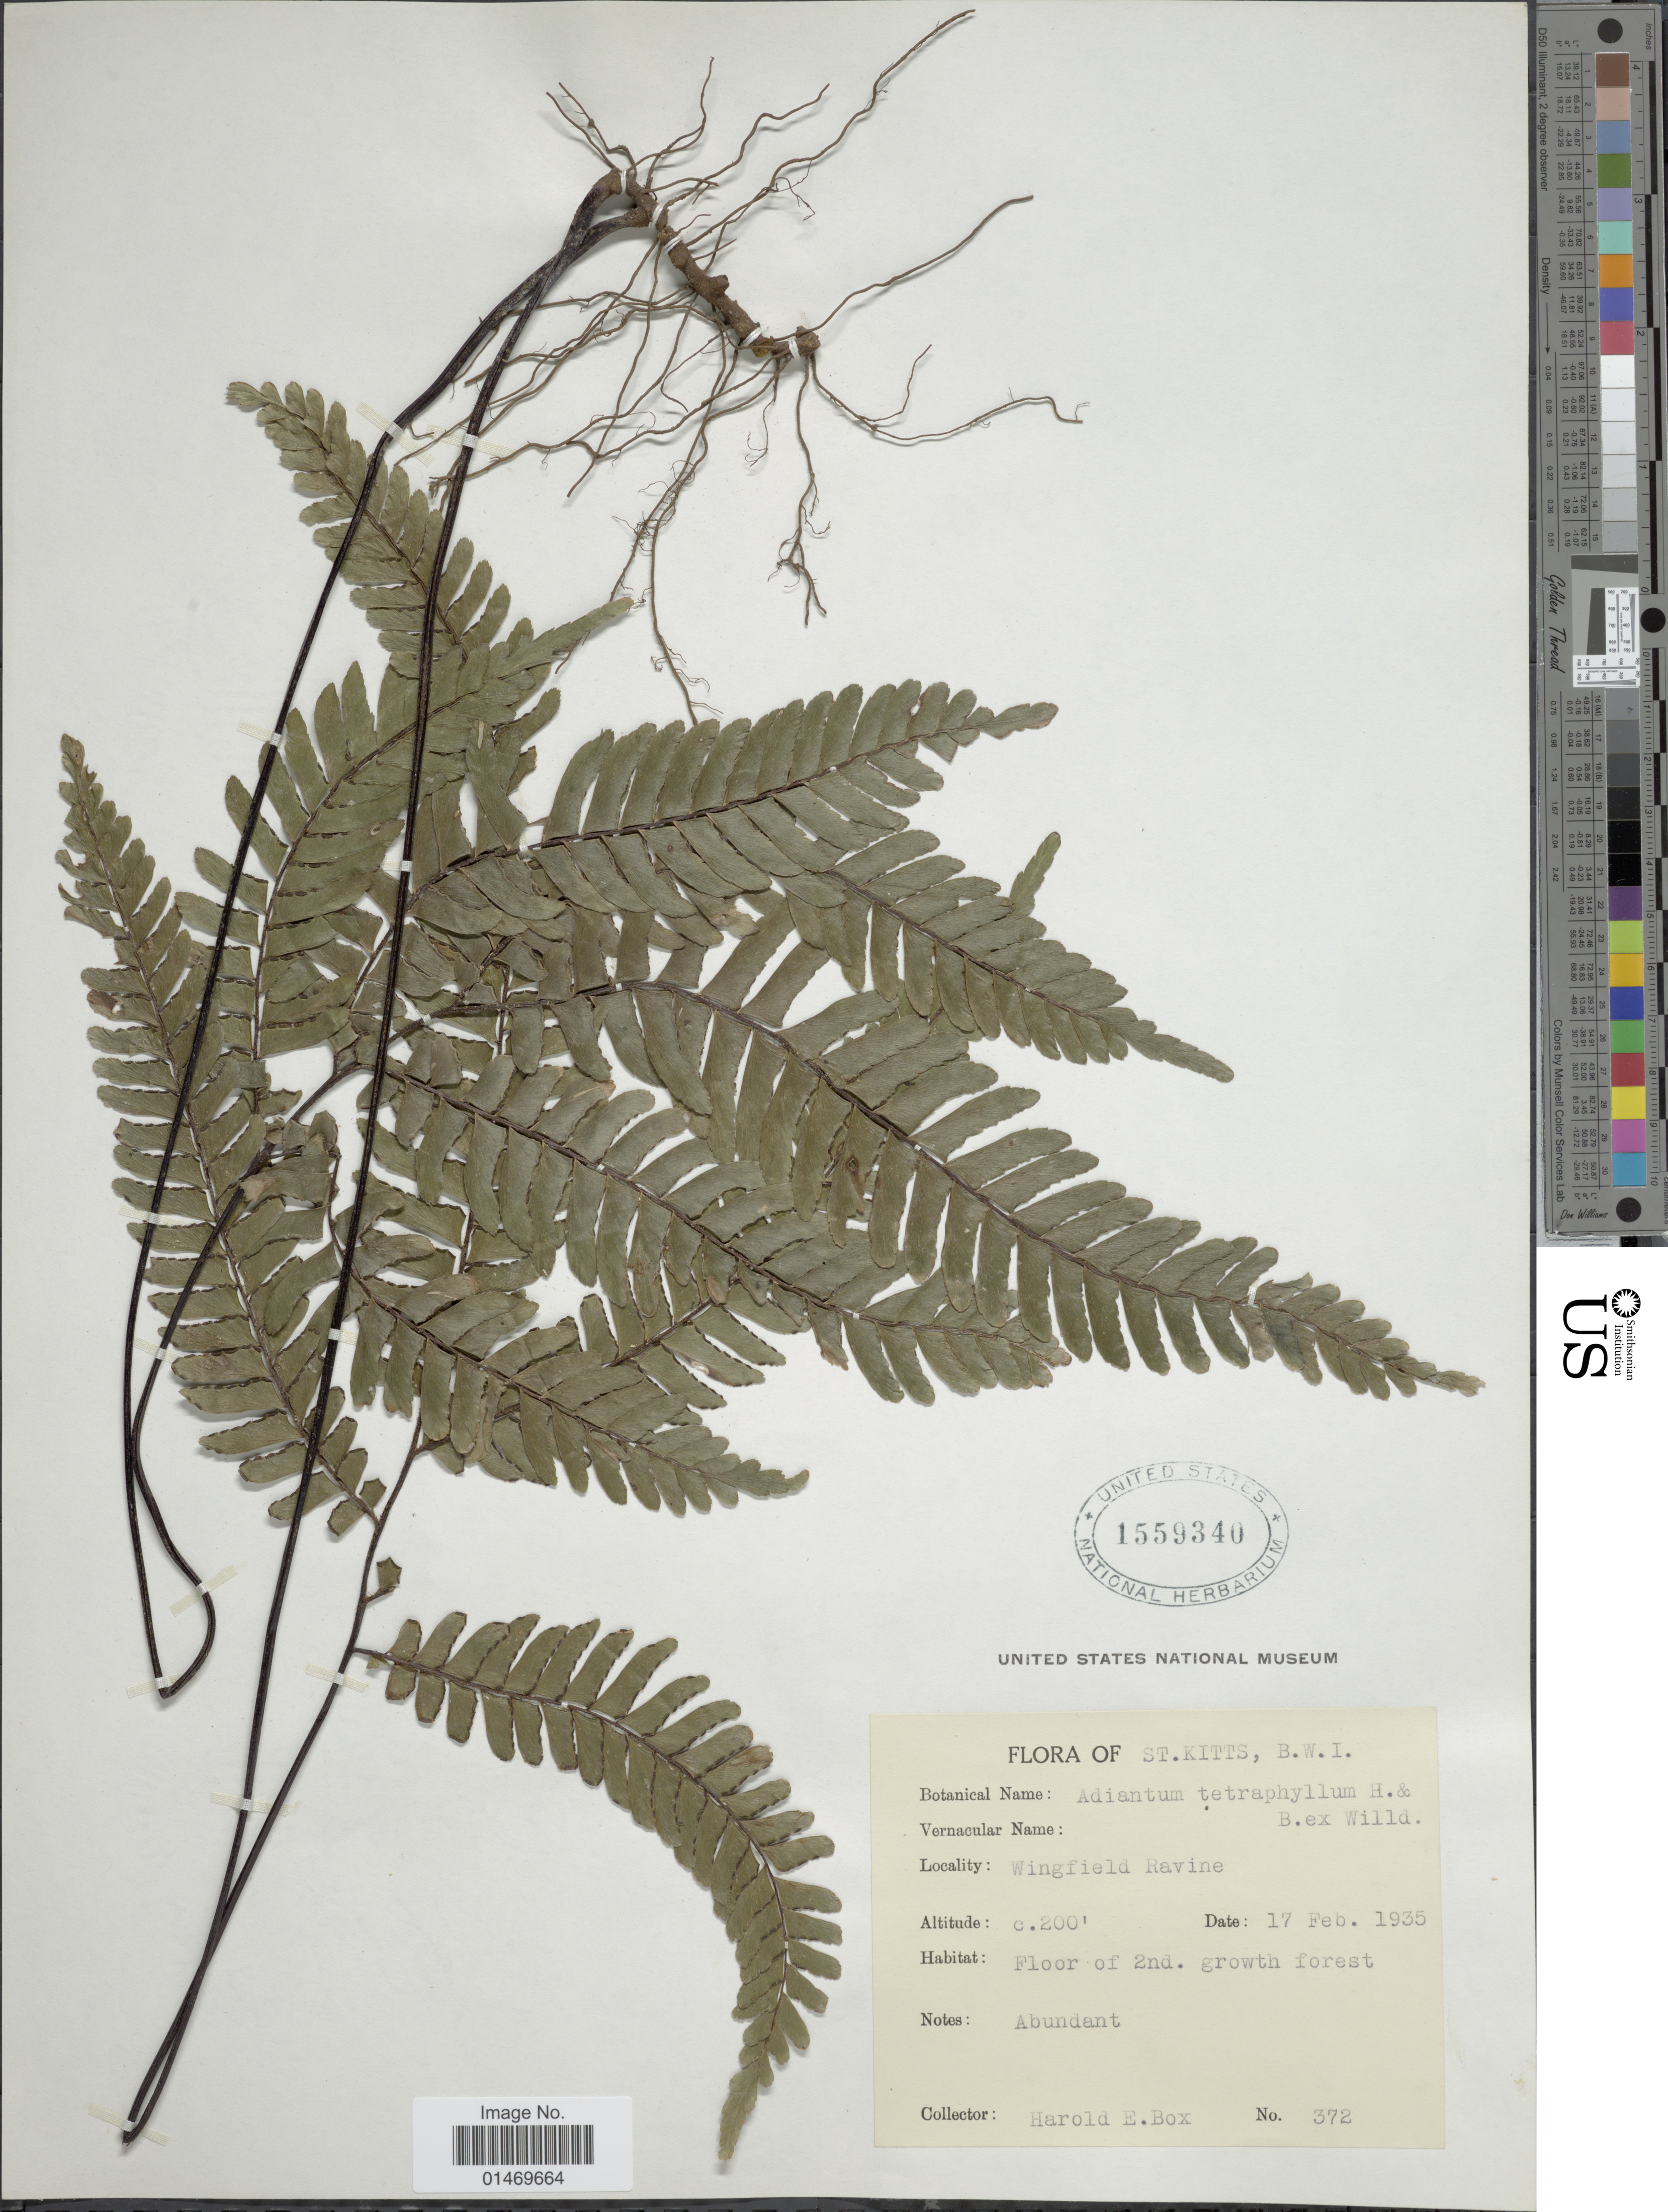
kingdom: Plantae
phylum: Tracheophyta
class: Polypodiopsida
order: Polypodiales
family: Pteridaceae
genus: Adiantum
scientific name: Adiantum tetraphyllum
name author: Humb. & Bonpl. ex Willd.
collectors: H. E. Box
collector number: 372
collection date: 1935-02-17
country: St. Christopher-Nevis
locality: St. Kitt's B. W. I. Wingfield ravine.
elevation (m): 61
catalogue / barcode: US 1559340